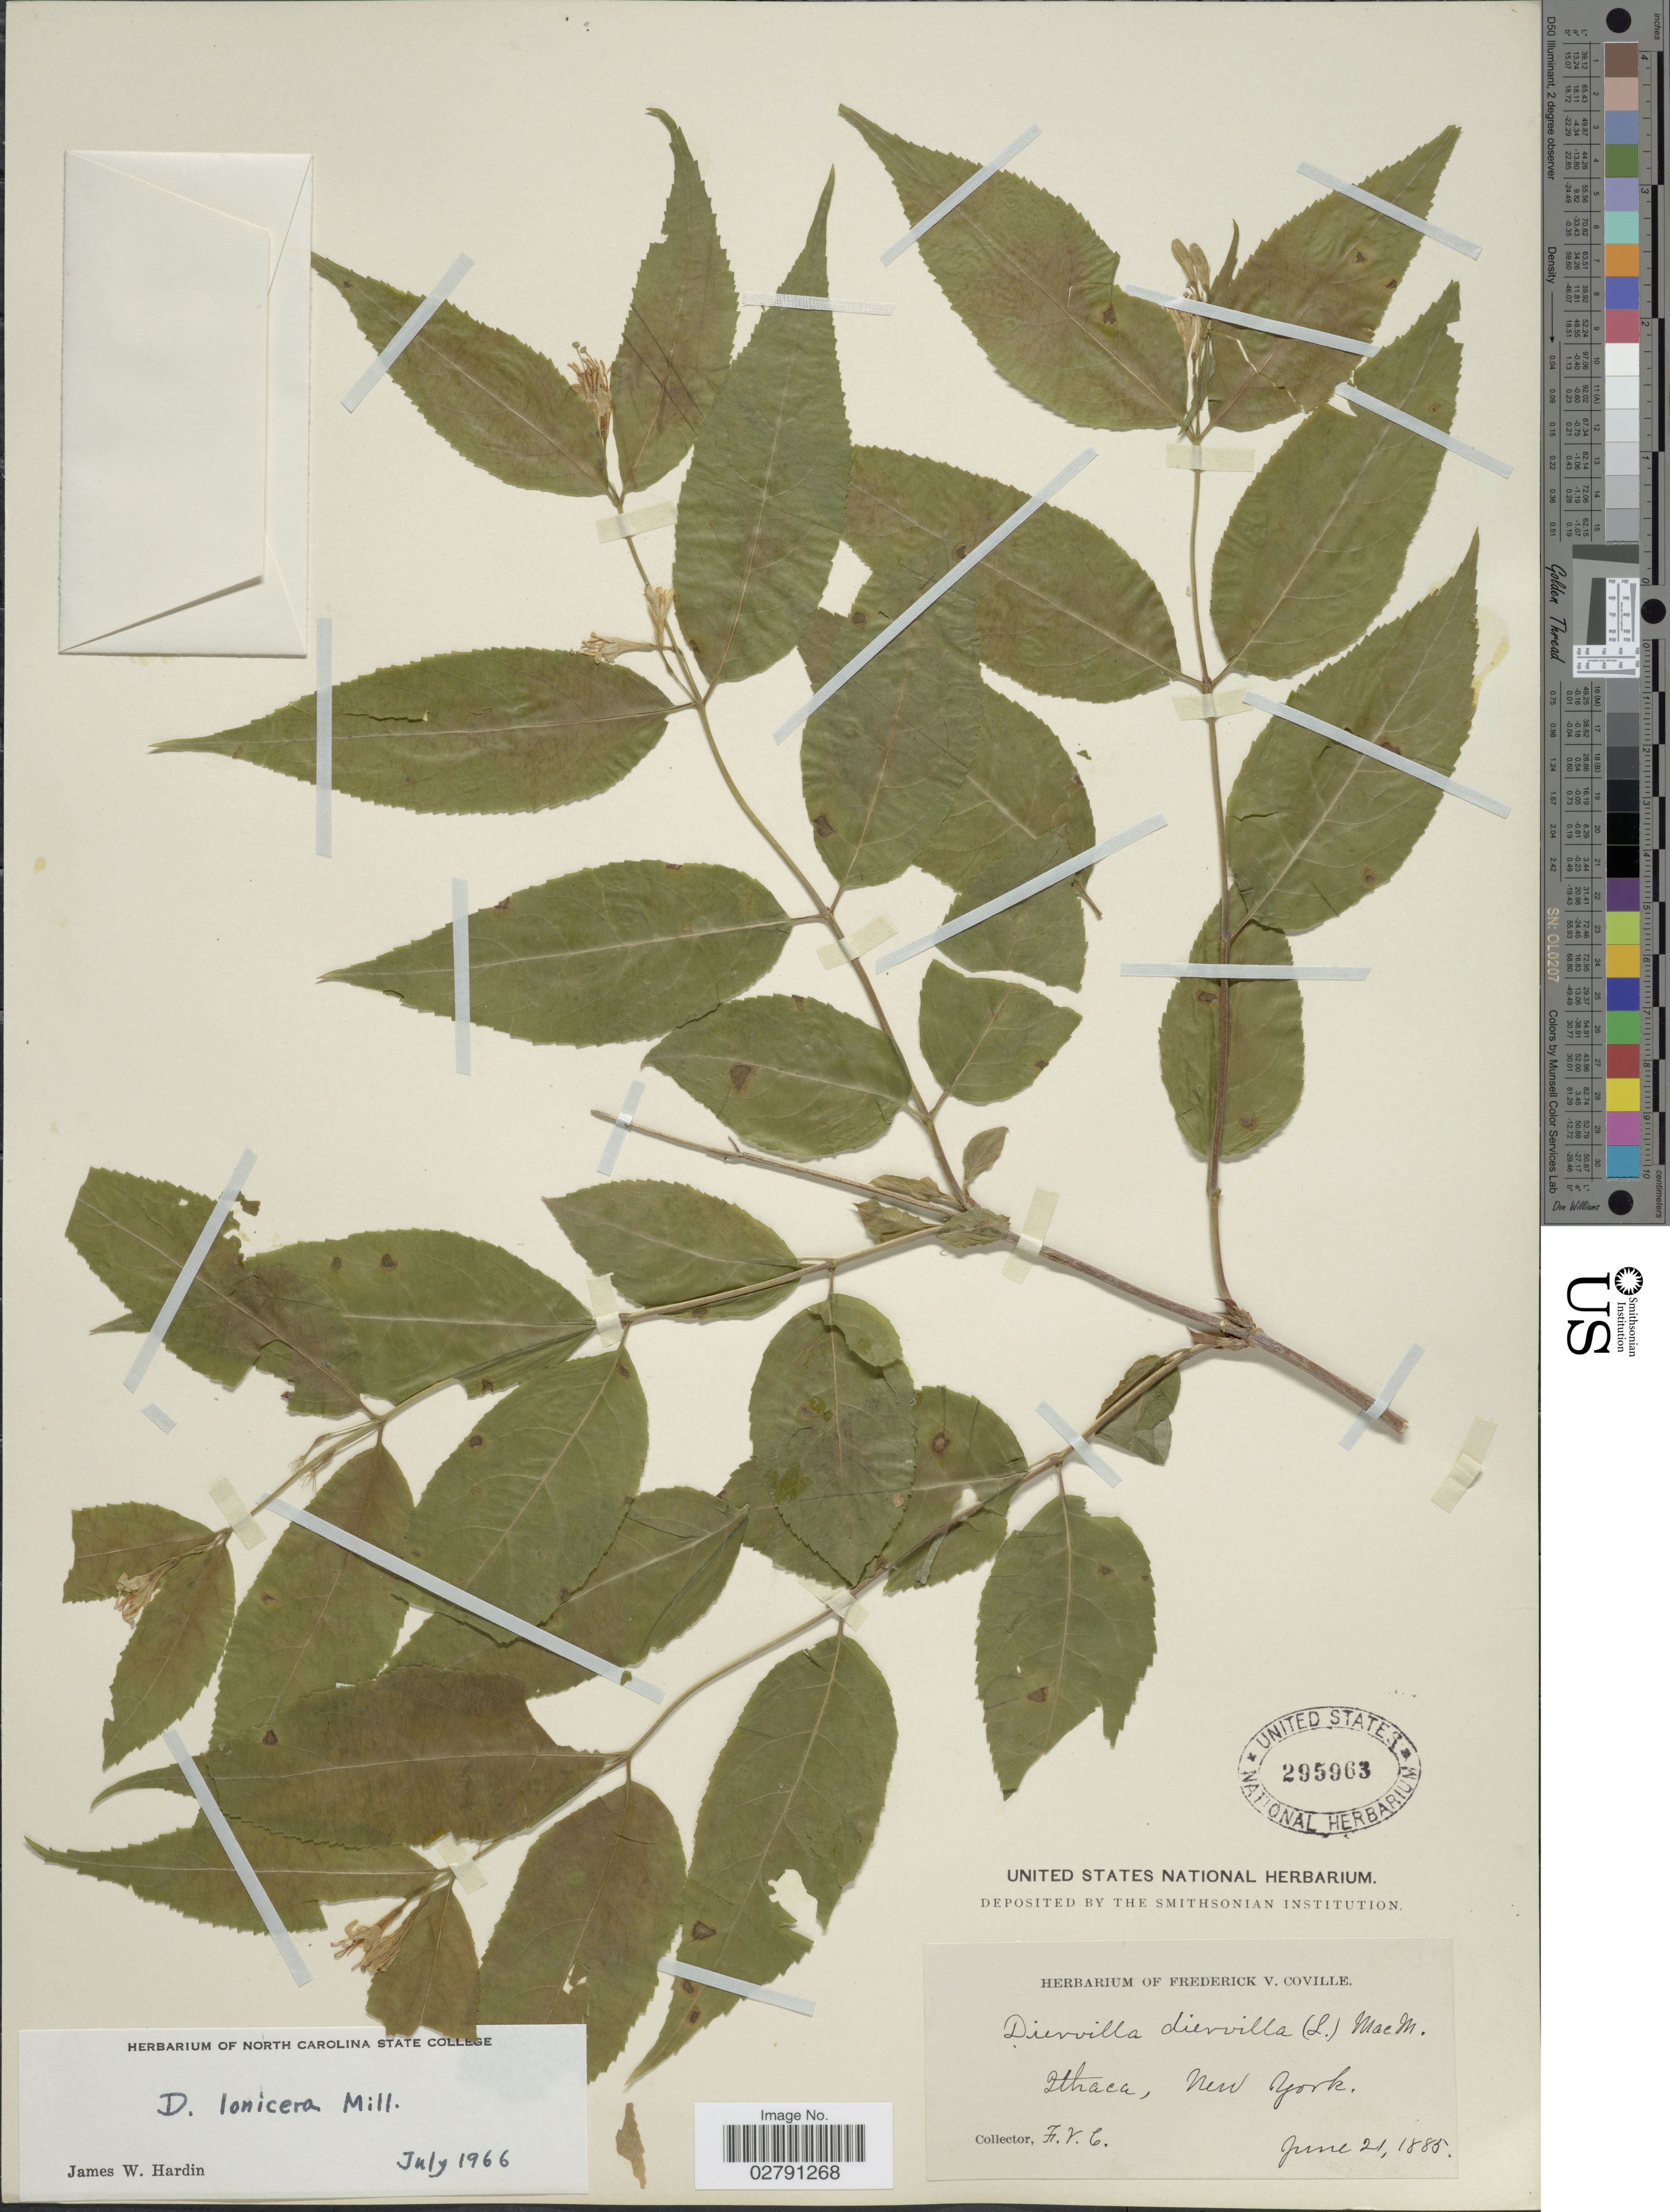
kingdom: Plantae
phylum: Tracheophyta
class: Magnoliopsida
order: Dipsacales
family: Caprifoliaceae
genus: Diervilla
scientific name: Diervilla lonicera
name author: Mill.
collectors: F. V. Coville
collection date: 1885-06-21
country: United States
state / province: New York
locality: Ithaca.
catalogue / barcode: US 295963